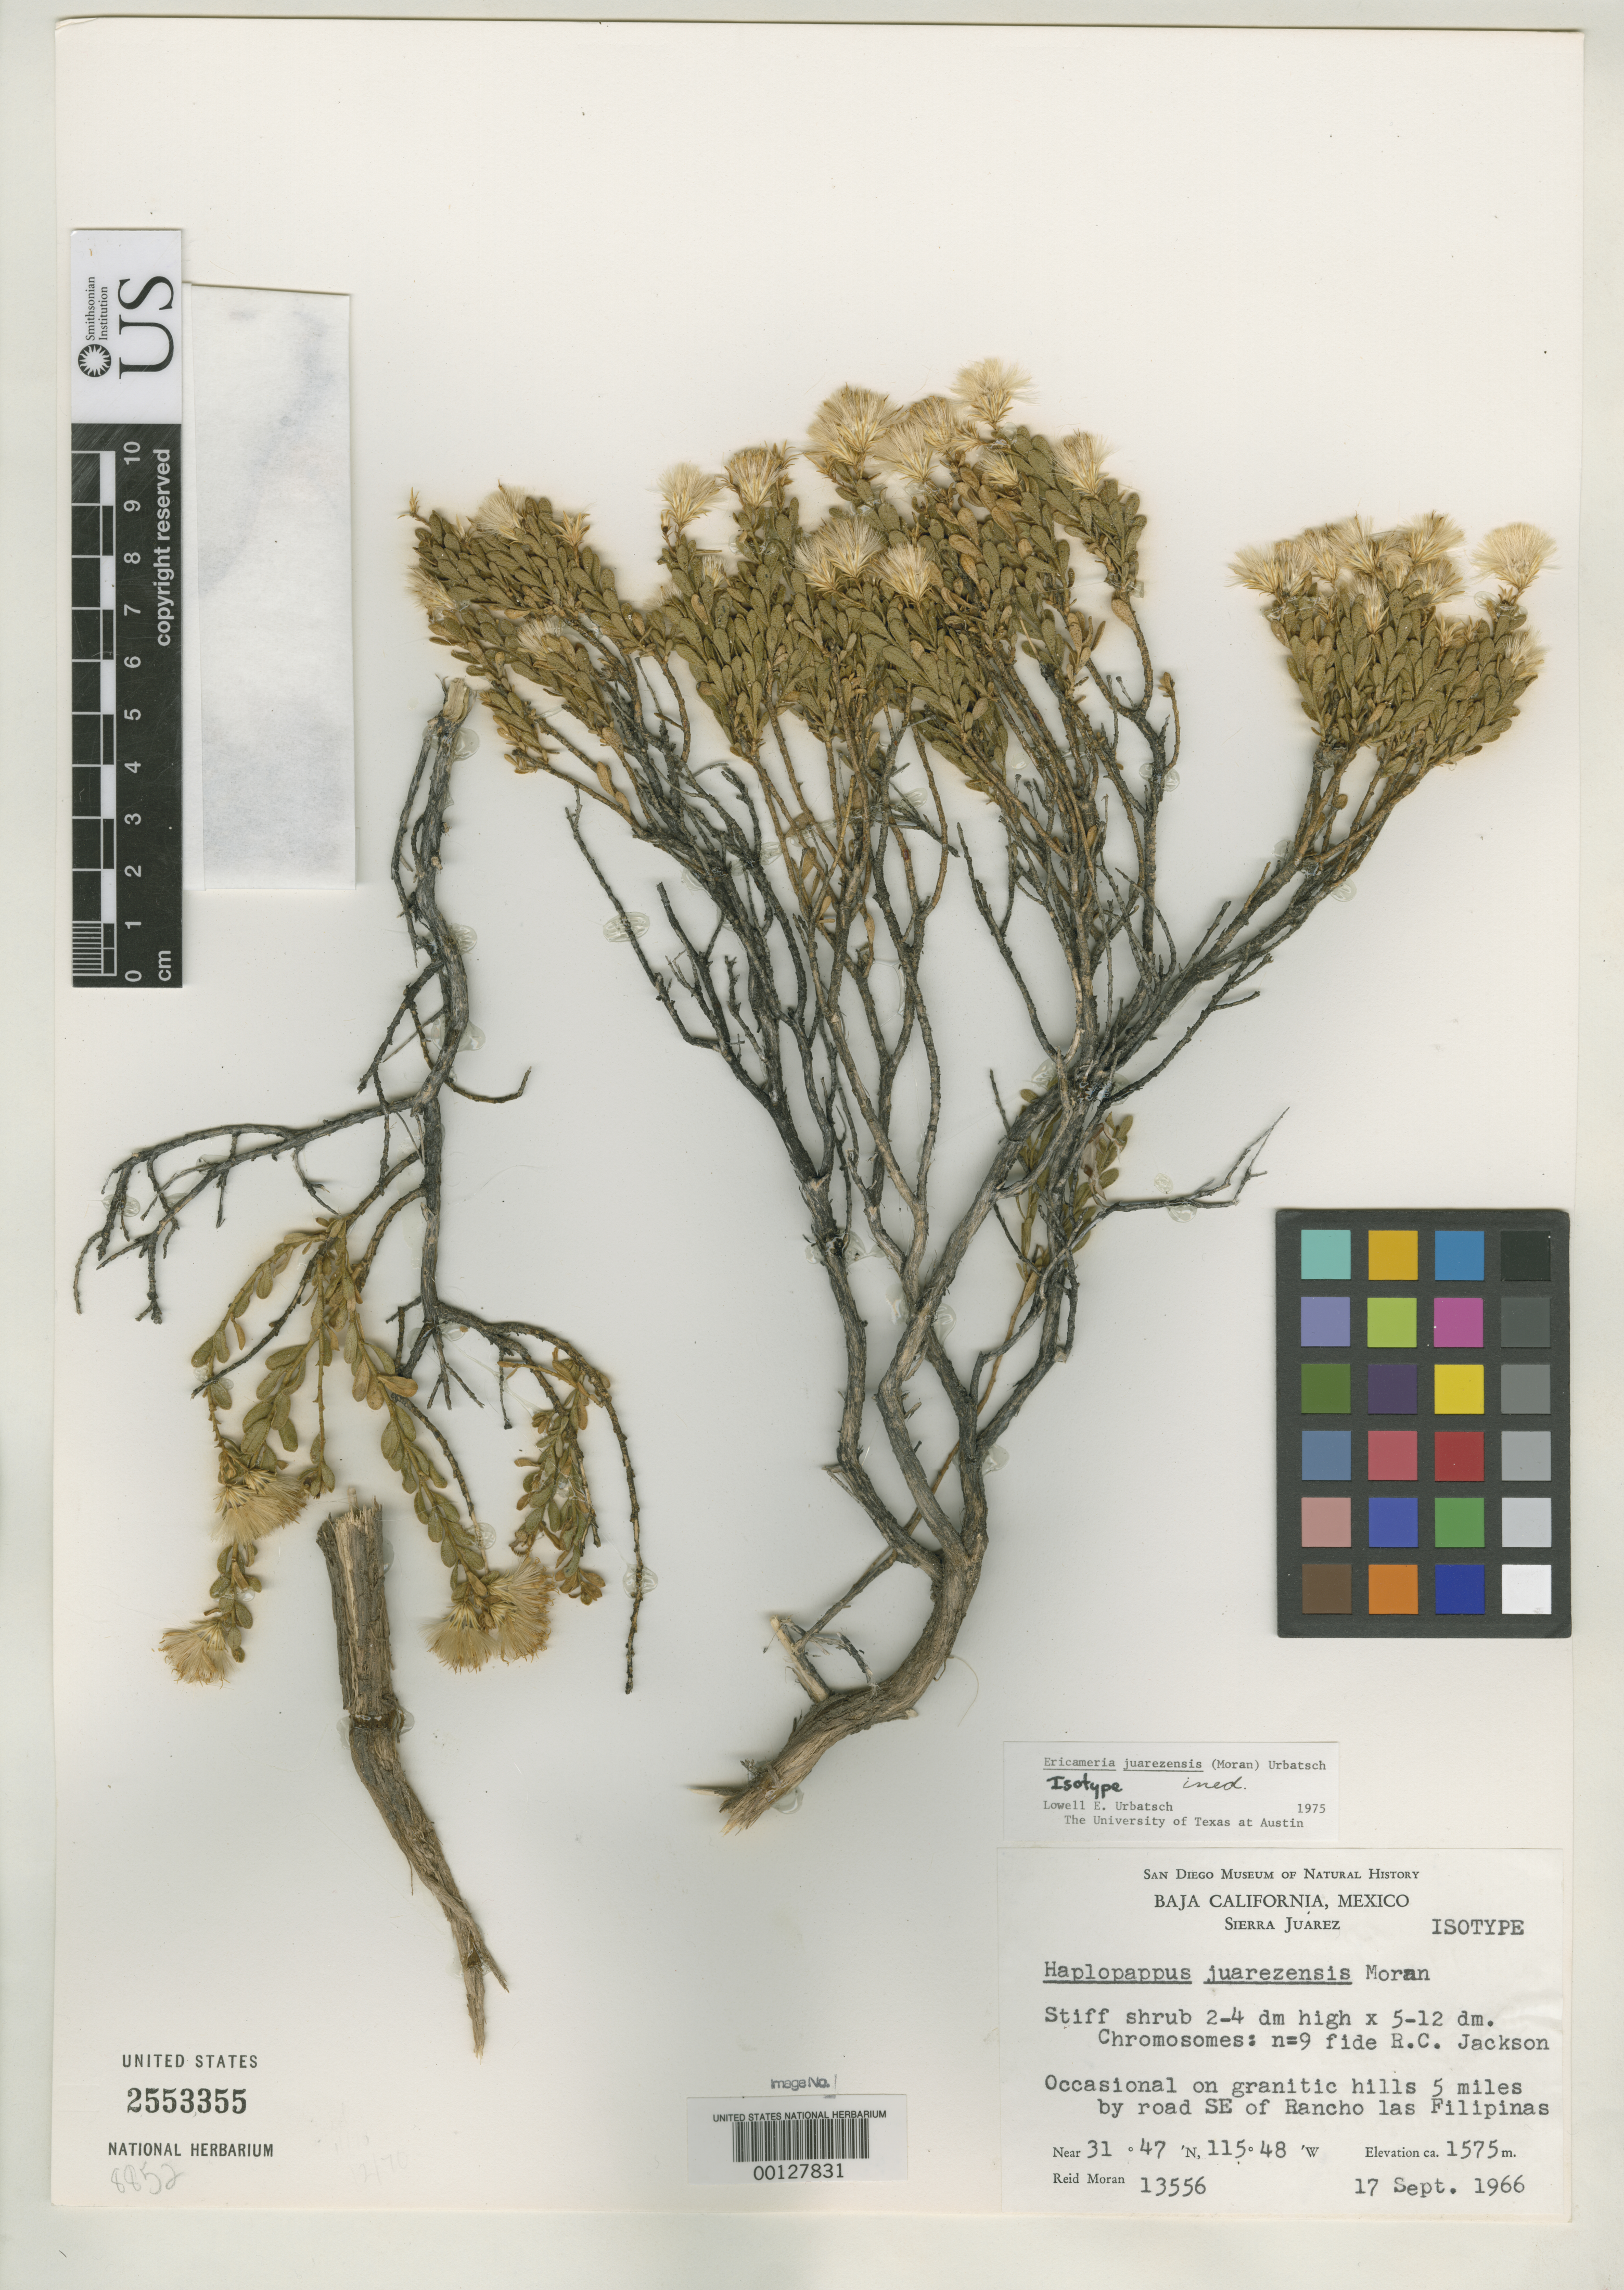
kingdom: Plantae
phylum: Tracheophyta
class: Magnoliopsida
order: Asterales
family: Asteraceae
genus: Haplopappus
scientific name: Haplopappus juarezensis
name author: Moran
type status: Isotype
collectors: R. V. Moran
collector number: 13556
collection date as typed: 17 Sep 1966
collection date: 1966-09-17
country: Mexico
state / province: Baja California Norte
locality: Sierra Juarez; Rancho las Filipinas.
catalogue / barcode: US 2553355